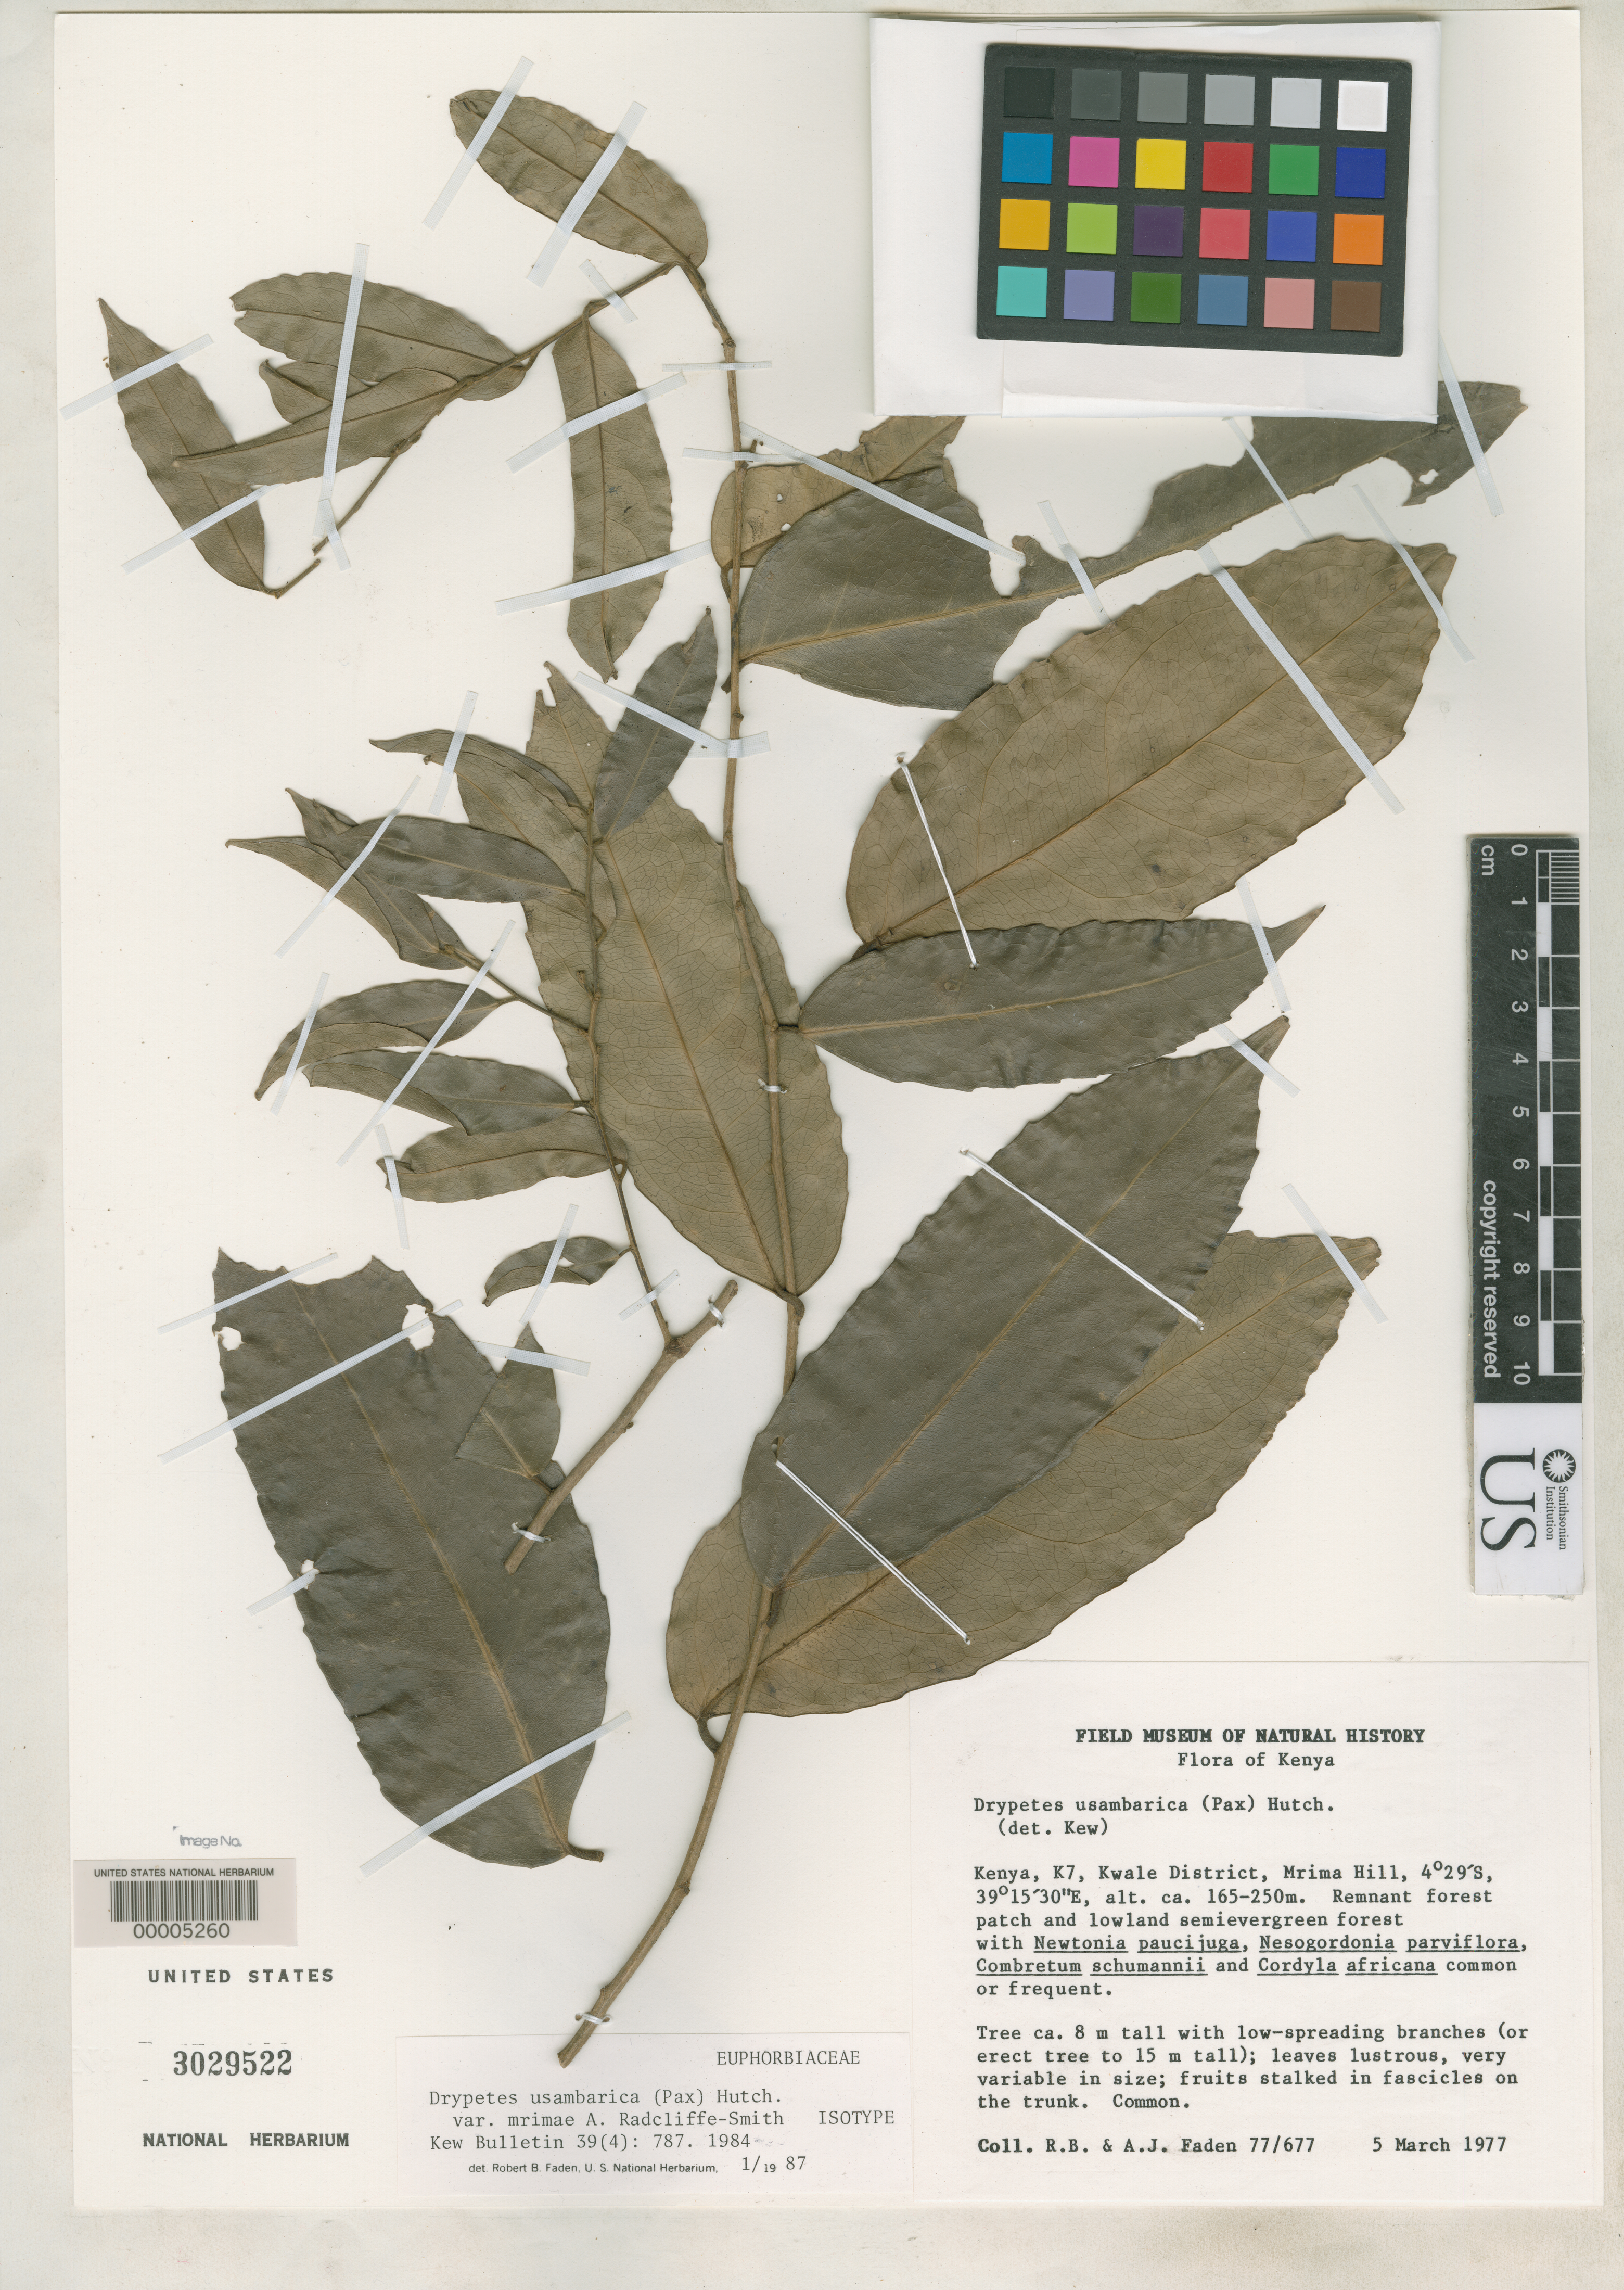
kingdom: Plantae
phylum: Tracheophyta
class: Magnoliopsida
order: Malpighiales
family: Putranjivaceae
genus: Drypetes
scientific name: Drypetes usambarica var. mrimae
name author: Radcl.-Sm.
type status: Isotype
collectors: R. B. Faden & A. J. Faden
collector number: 77 / 677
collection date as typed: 05 Mar 1977 or 06 Mar 1977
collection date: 1977-03-05 or 1977-03-06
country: Kenya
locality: Kwale. Mrima Hill.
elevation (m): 165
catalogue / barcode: US 3029522